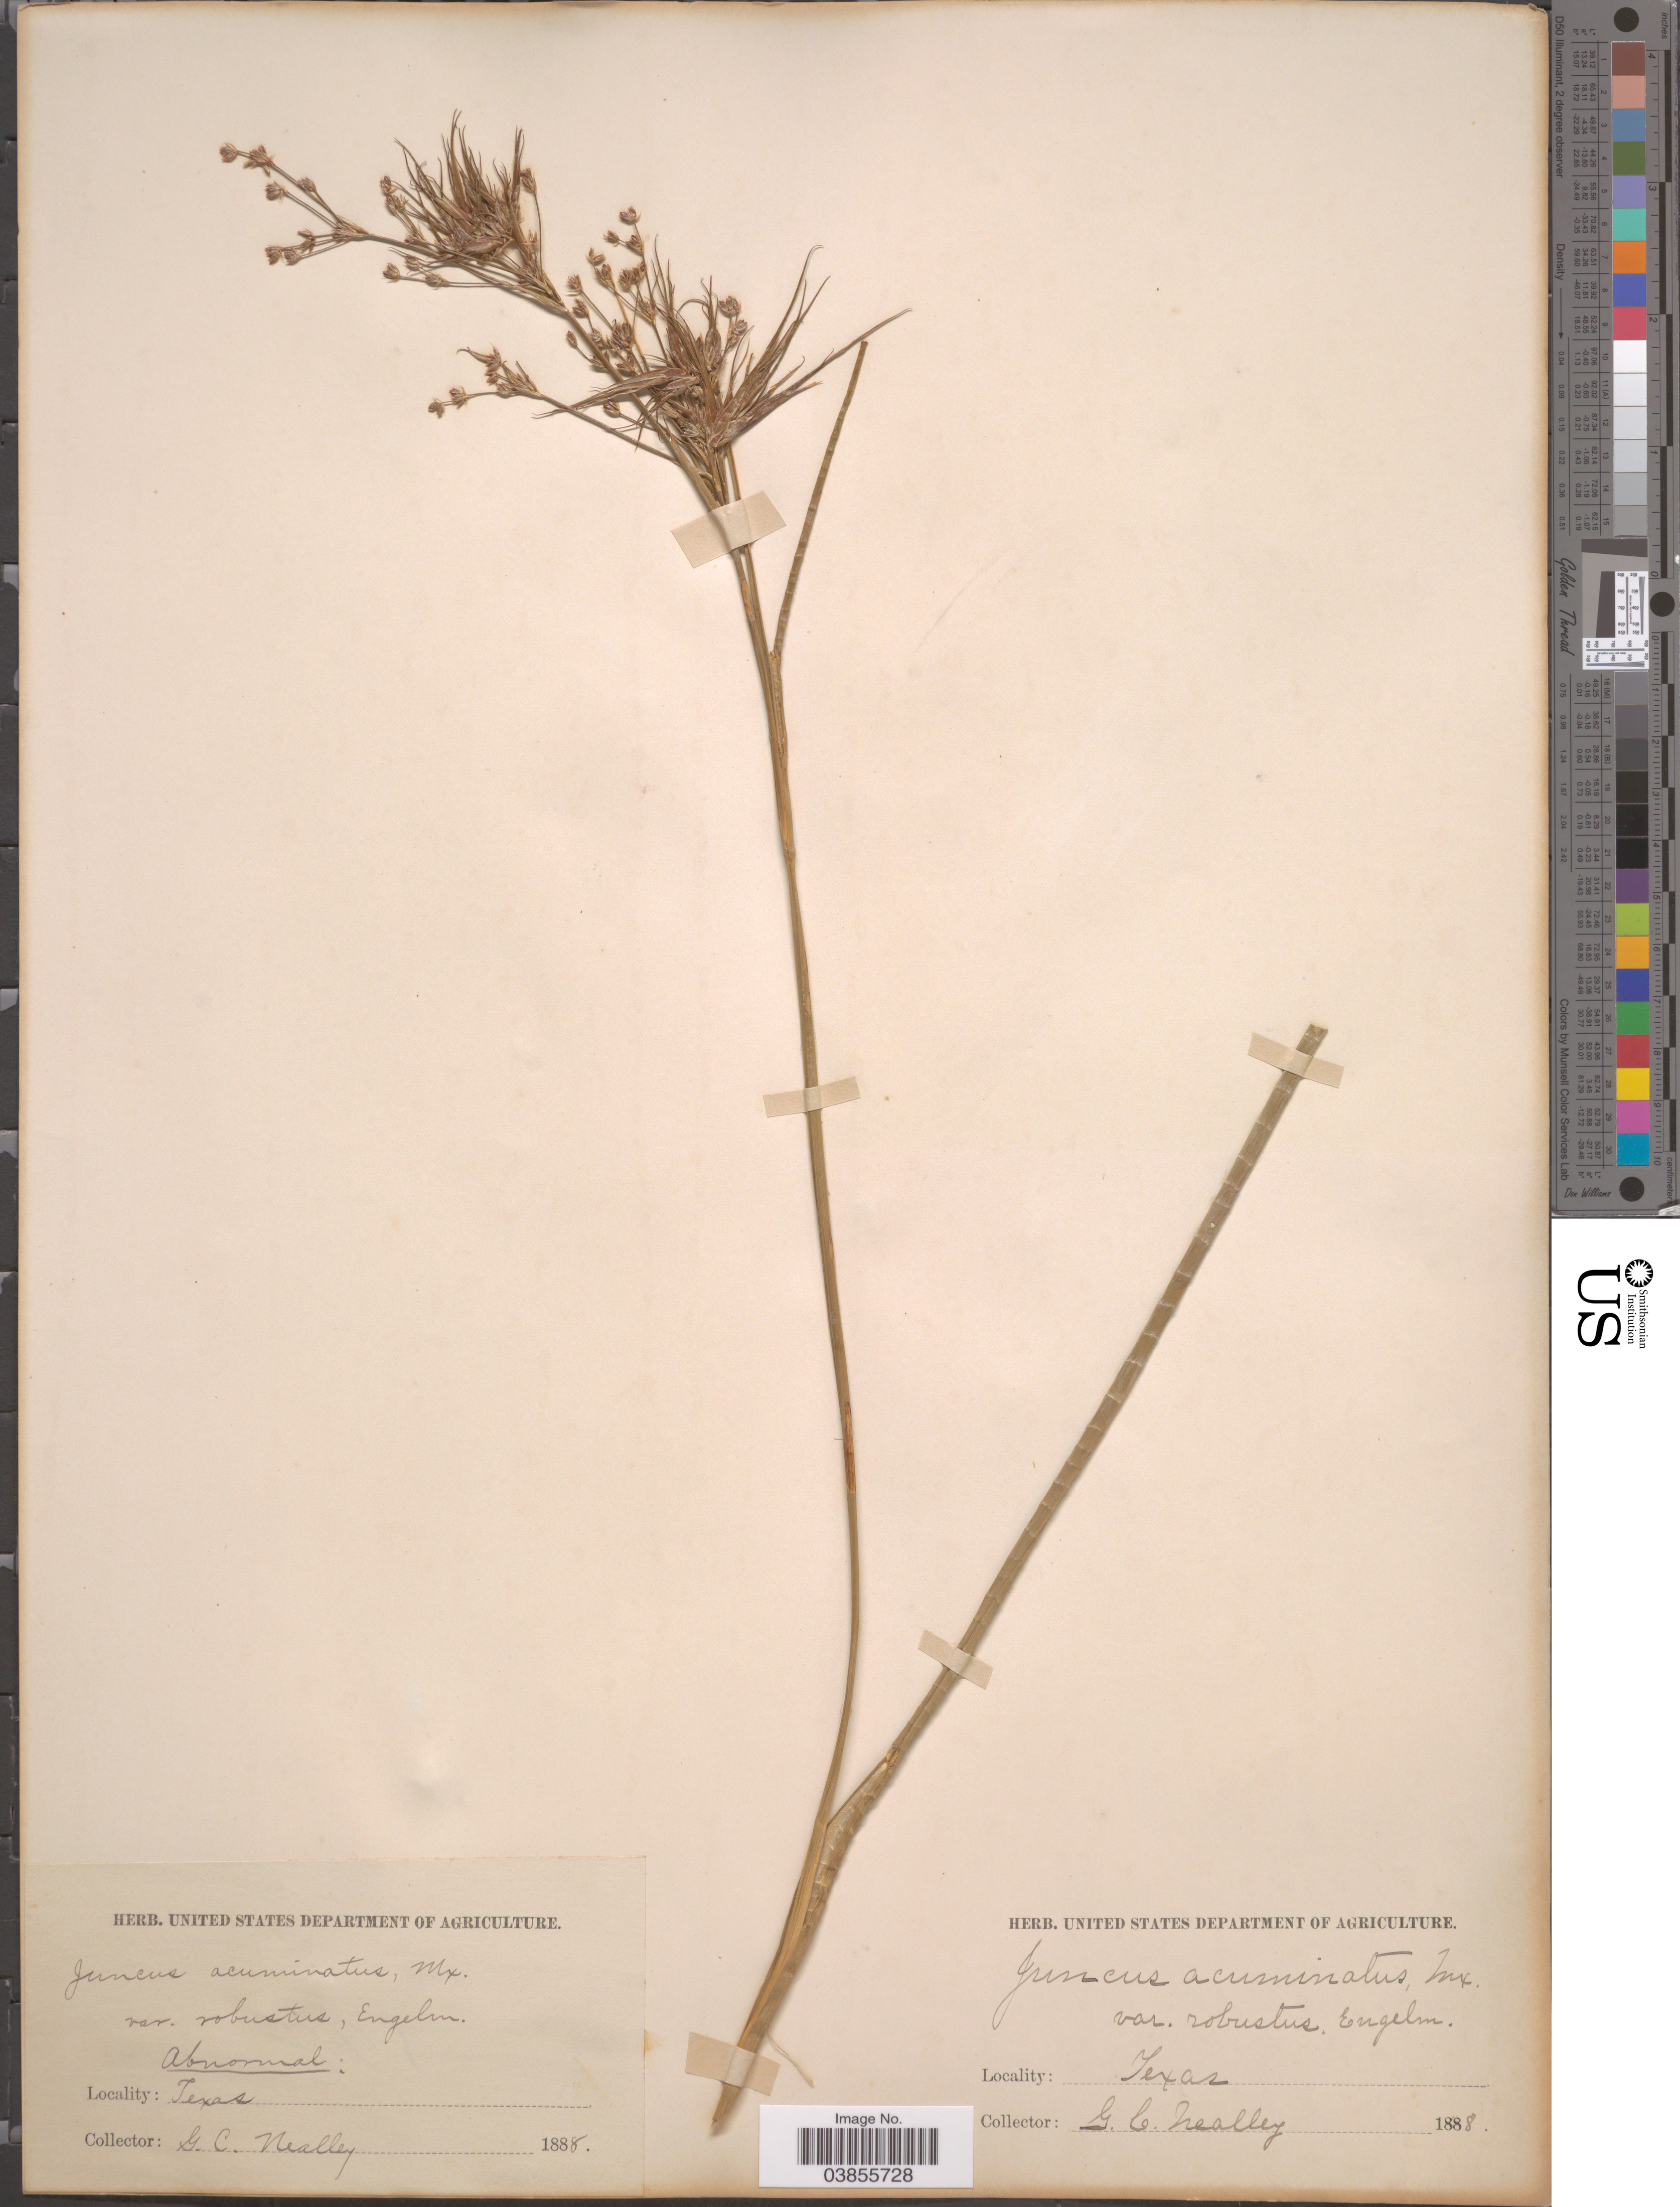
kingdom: Plantae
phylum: Tracheophyta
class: Liliopsida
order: Poales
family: Juncaceae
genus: Juncus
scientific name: Juncus nodatus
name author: Coville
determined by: Strong, Mark T., (BOT), Smithsonian Institution - National Museum of Natural History (UNITED STATES)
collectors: G. C. Nealley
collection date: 1888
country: United States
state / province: Texas